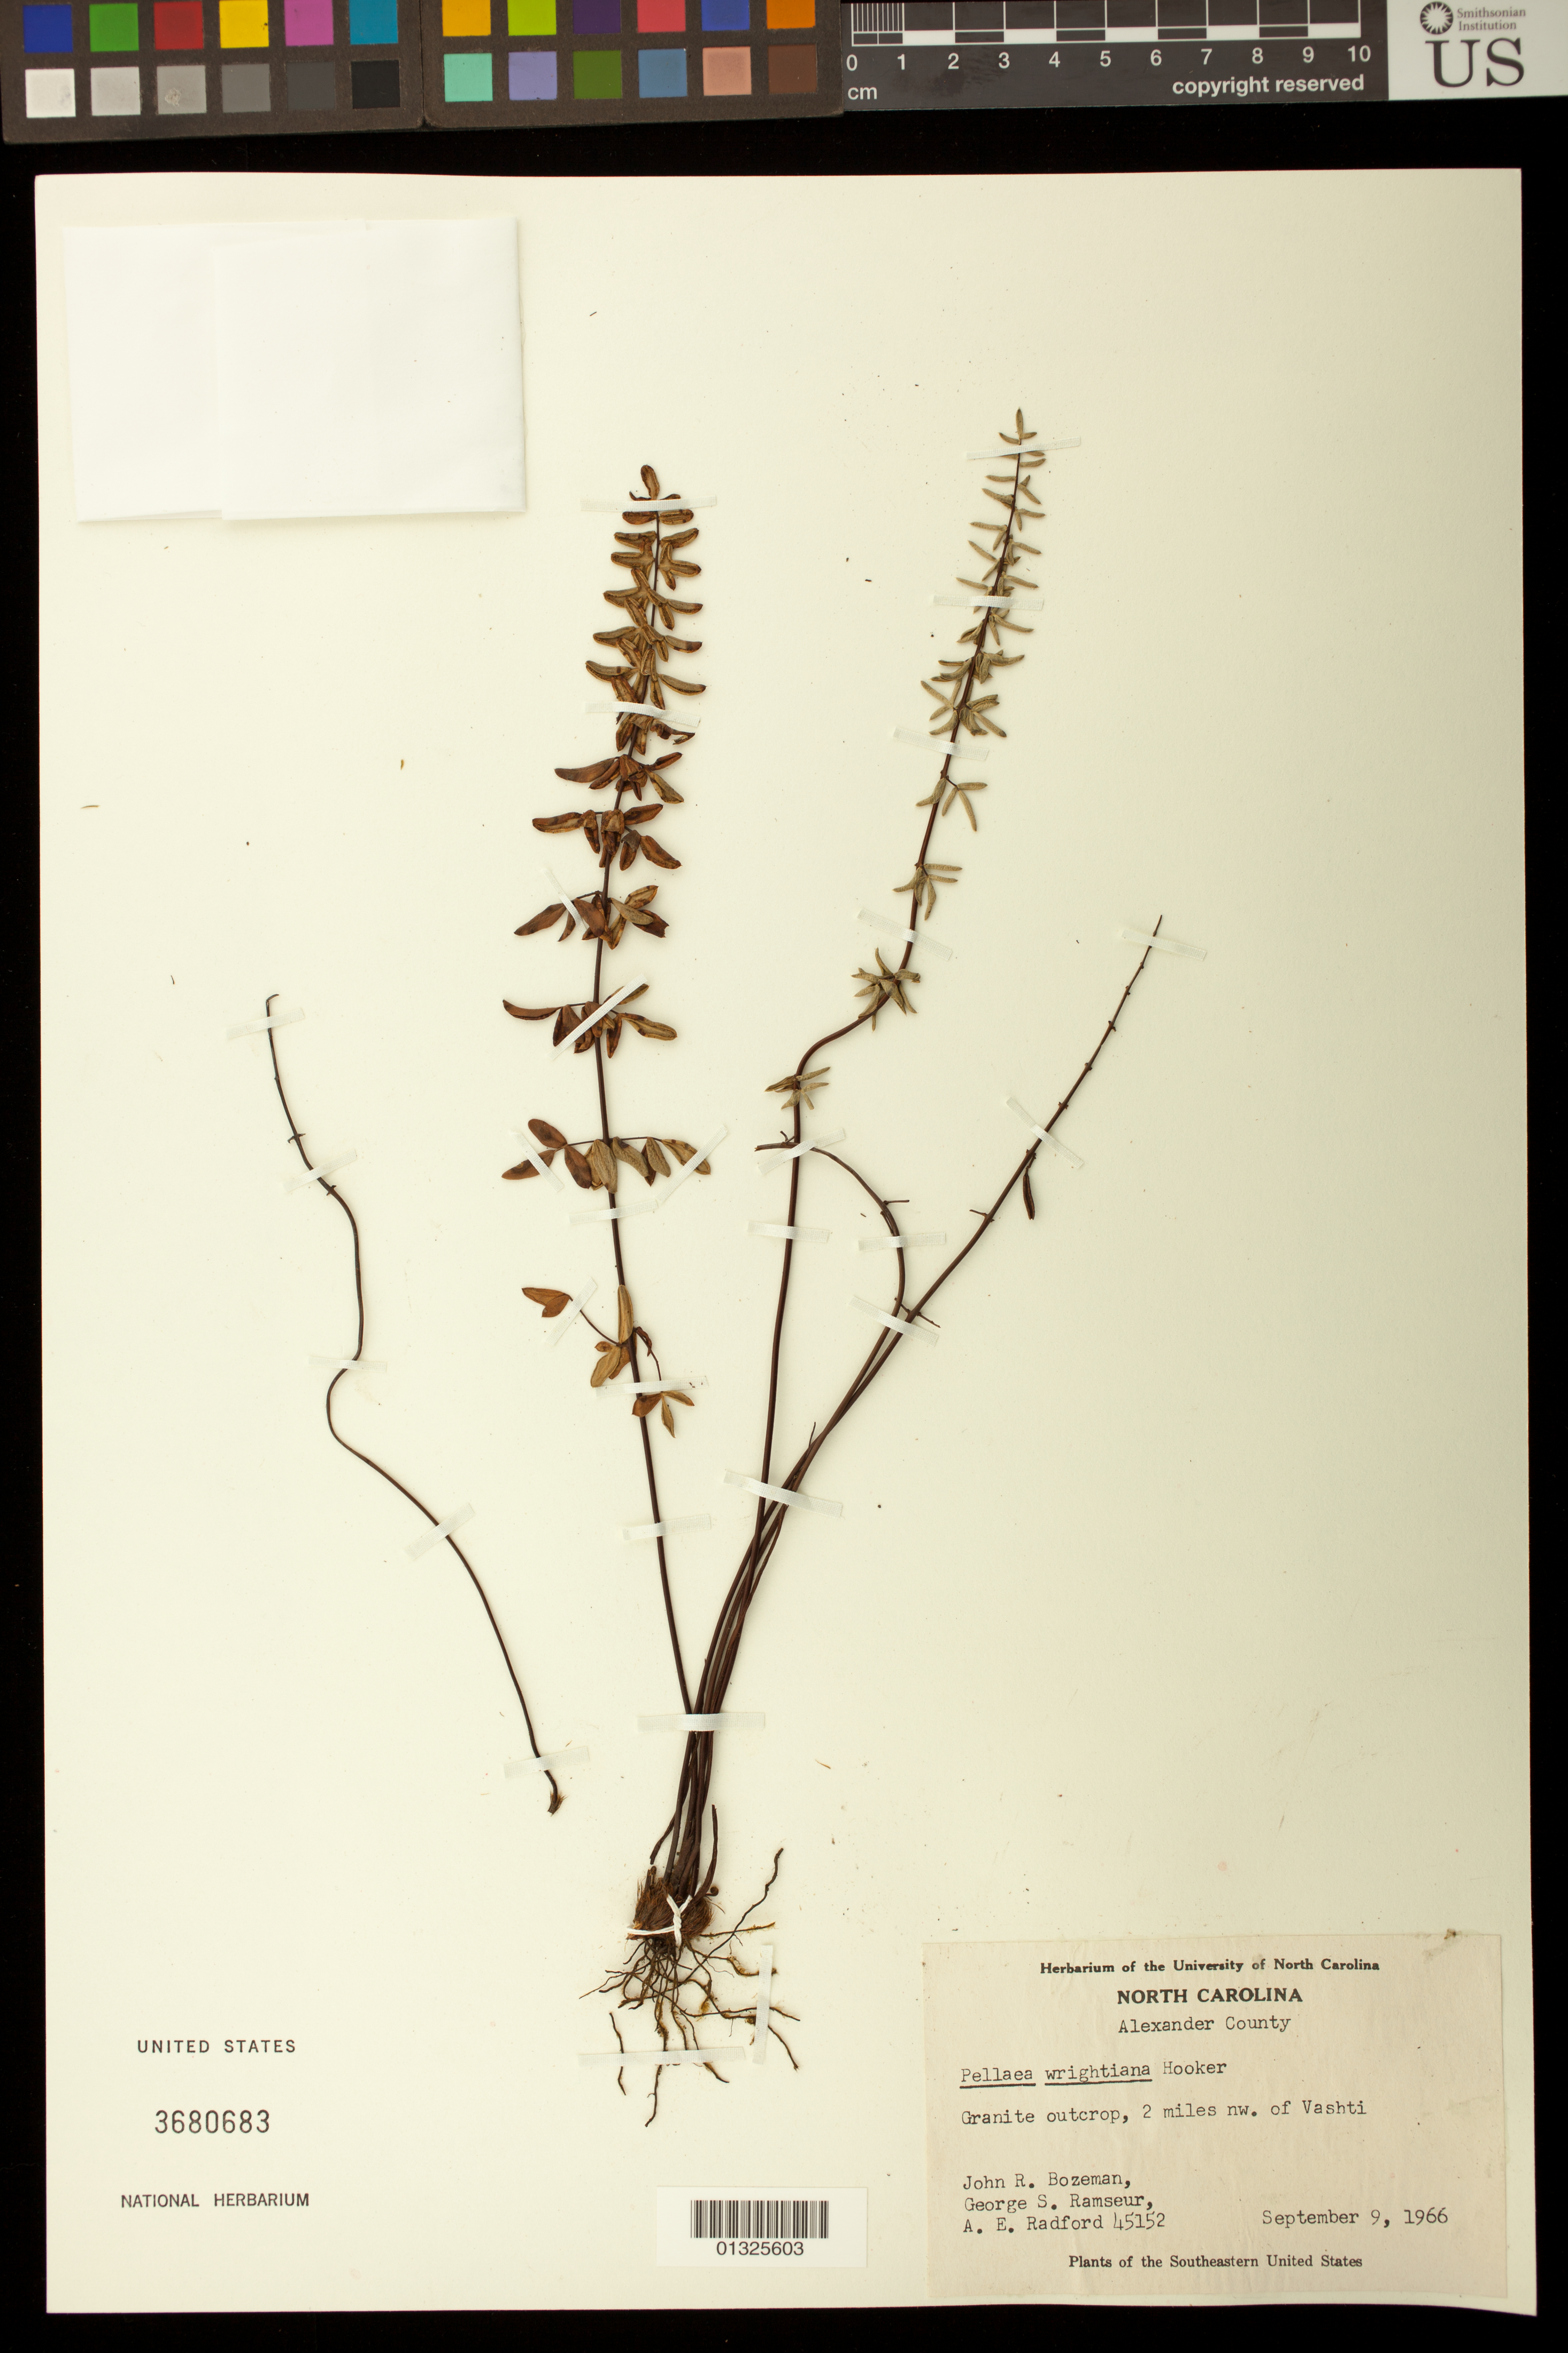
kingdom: Plantae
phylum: Tracheophyta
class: Polypodiopsida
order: Polypodiales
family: Pteridaceae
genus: Pellaea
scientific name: Pellaea wrightiana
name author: Hook.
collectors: A. E. Radford, J. R. Bozeman & G. S. Ramseur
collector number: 45152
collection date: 1966-09-09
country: United States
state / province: North Carolina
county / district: Alexander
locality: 2 miles nw. of Vashti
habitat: Granite outcrop.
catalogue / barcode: US 3680683